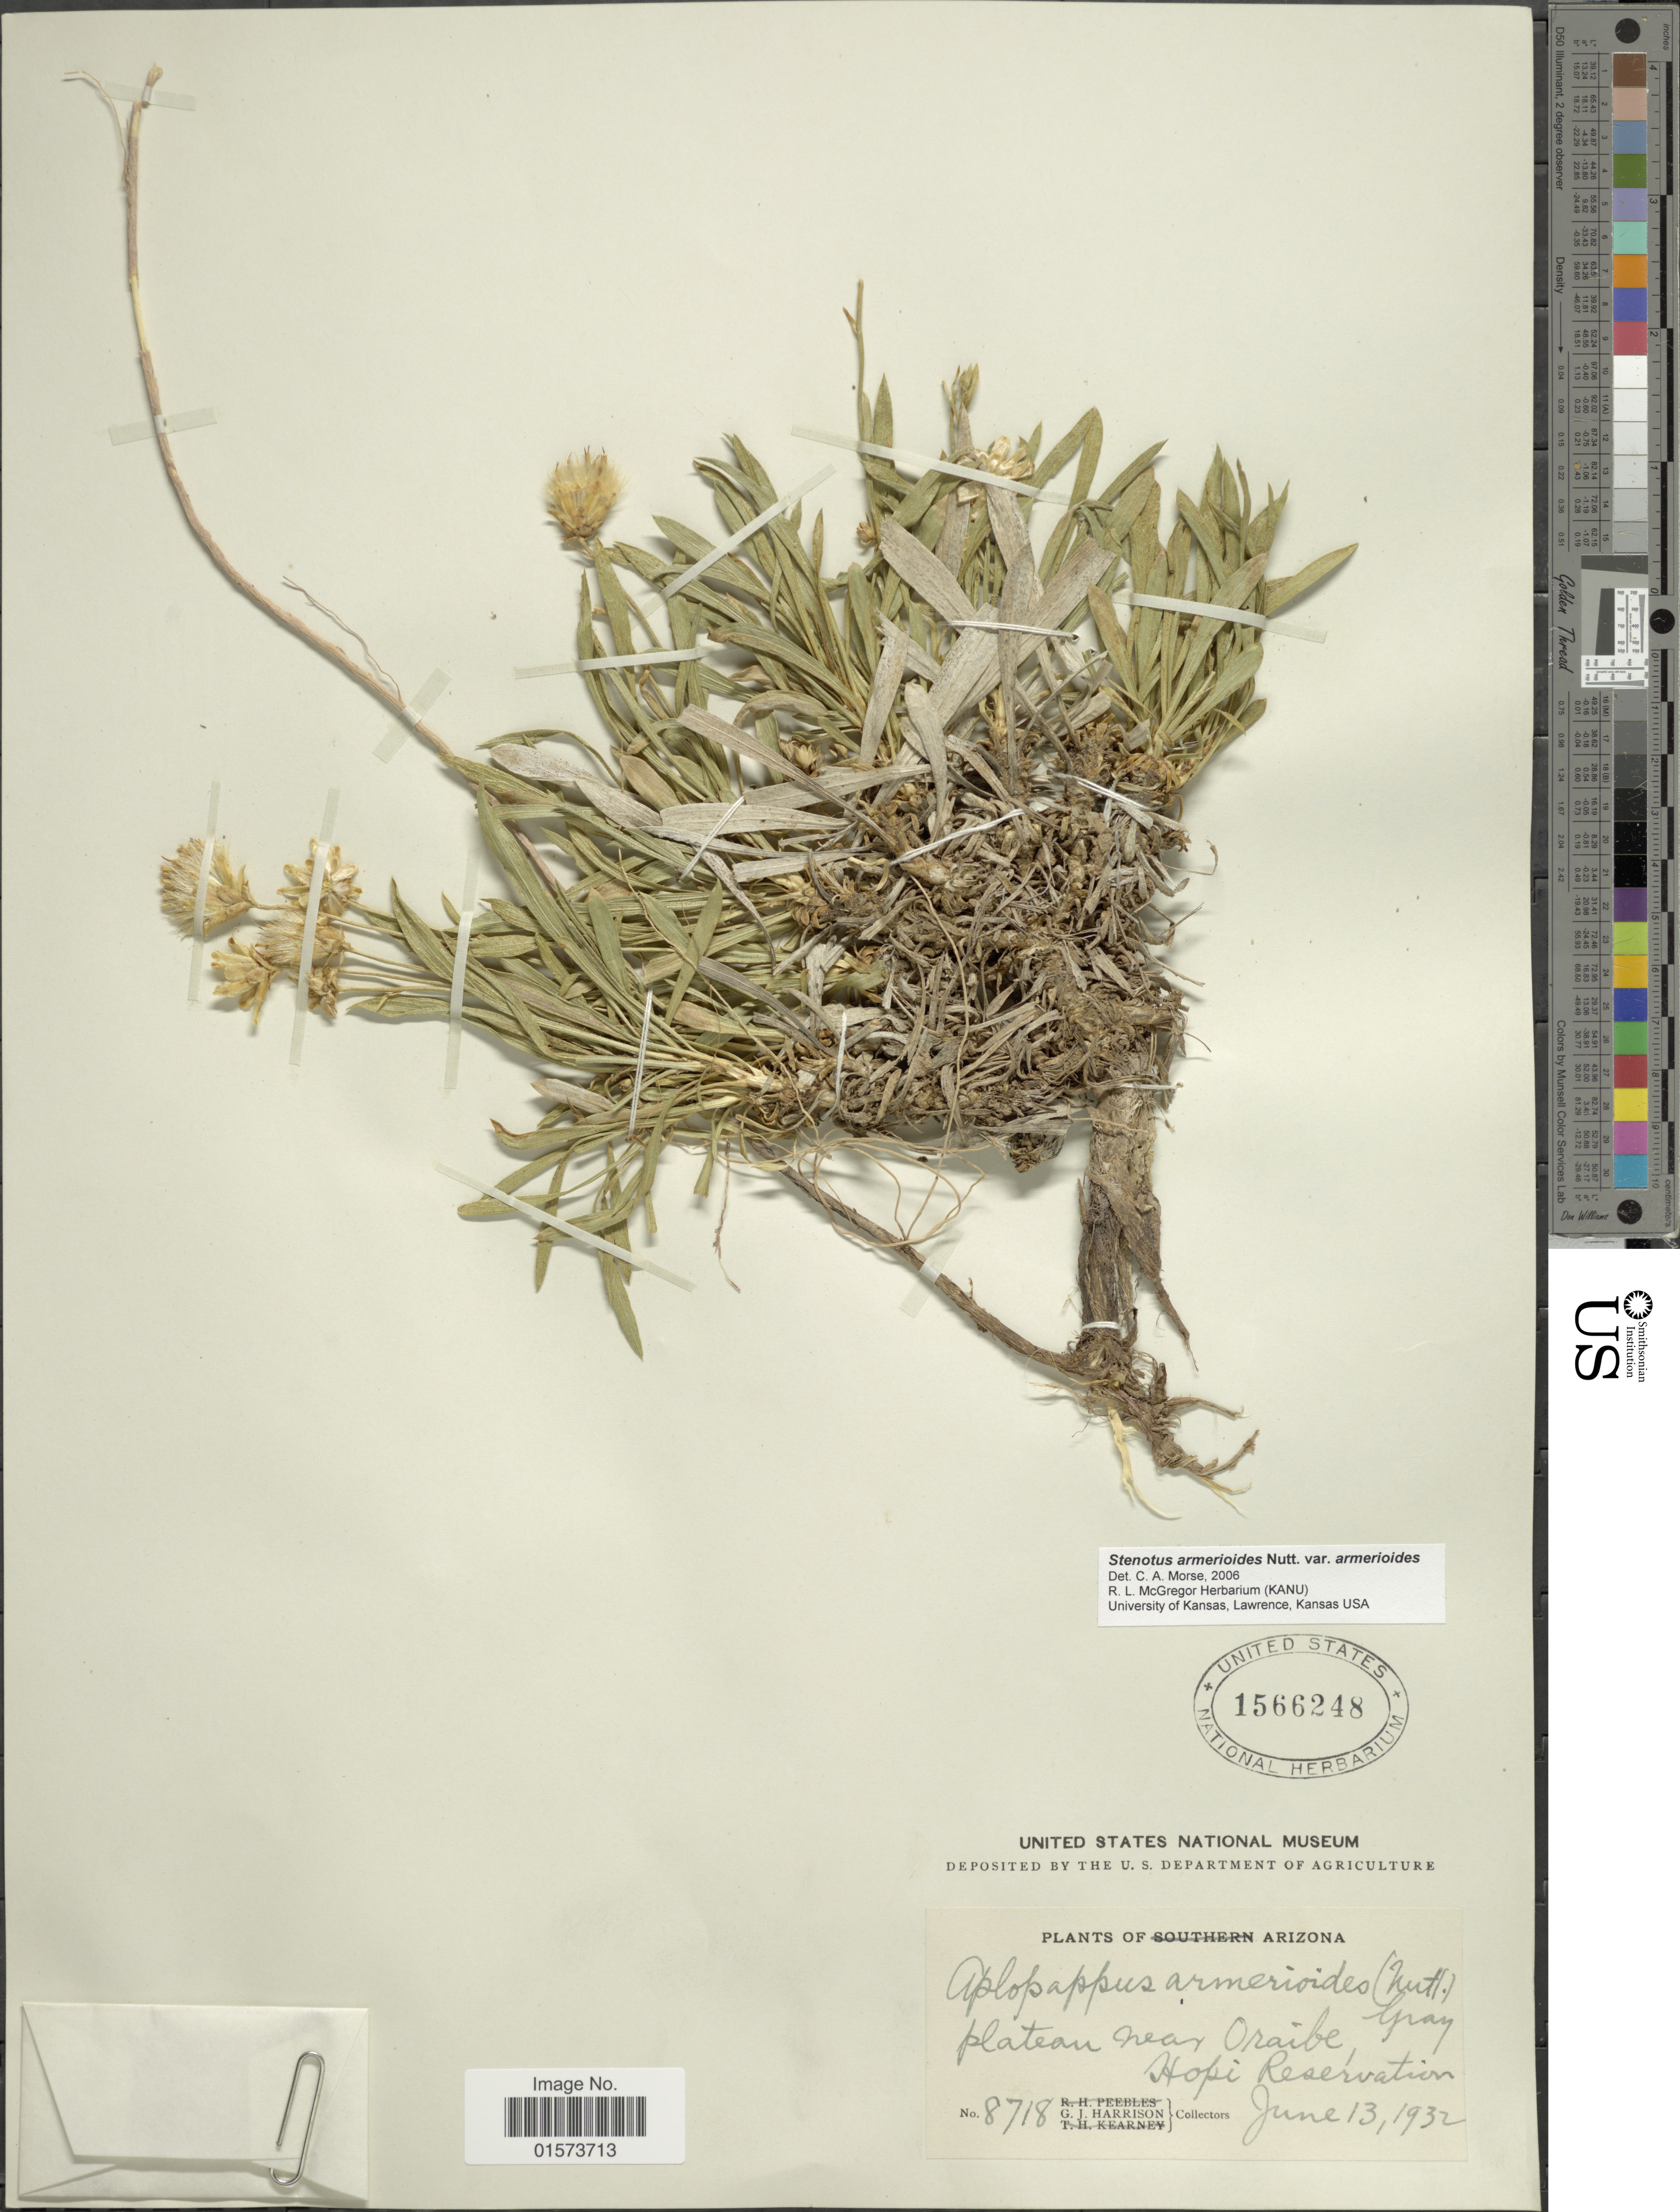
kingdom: Plantae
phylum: Tracheophyta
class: Magnoliopsida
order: Asterales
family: Asteraceae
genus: Stenotus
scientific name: Stenotus armerioides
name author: Nutt.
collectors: G. J. Harrison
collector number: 8718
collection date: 1932-06-13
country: United States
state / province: Arizona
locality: Plateau near Oraibe, Hopi Reservation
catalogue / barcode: US 1566248